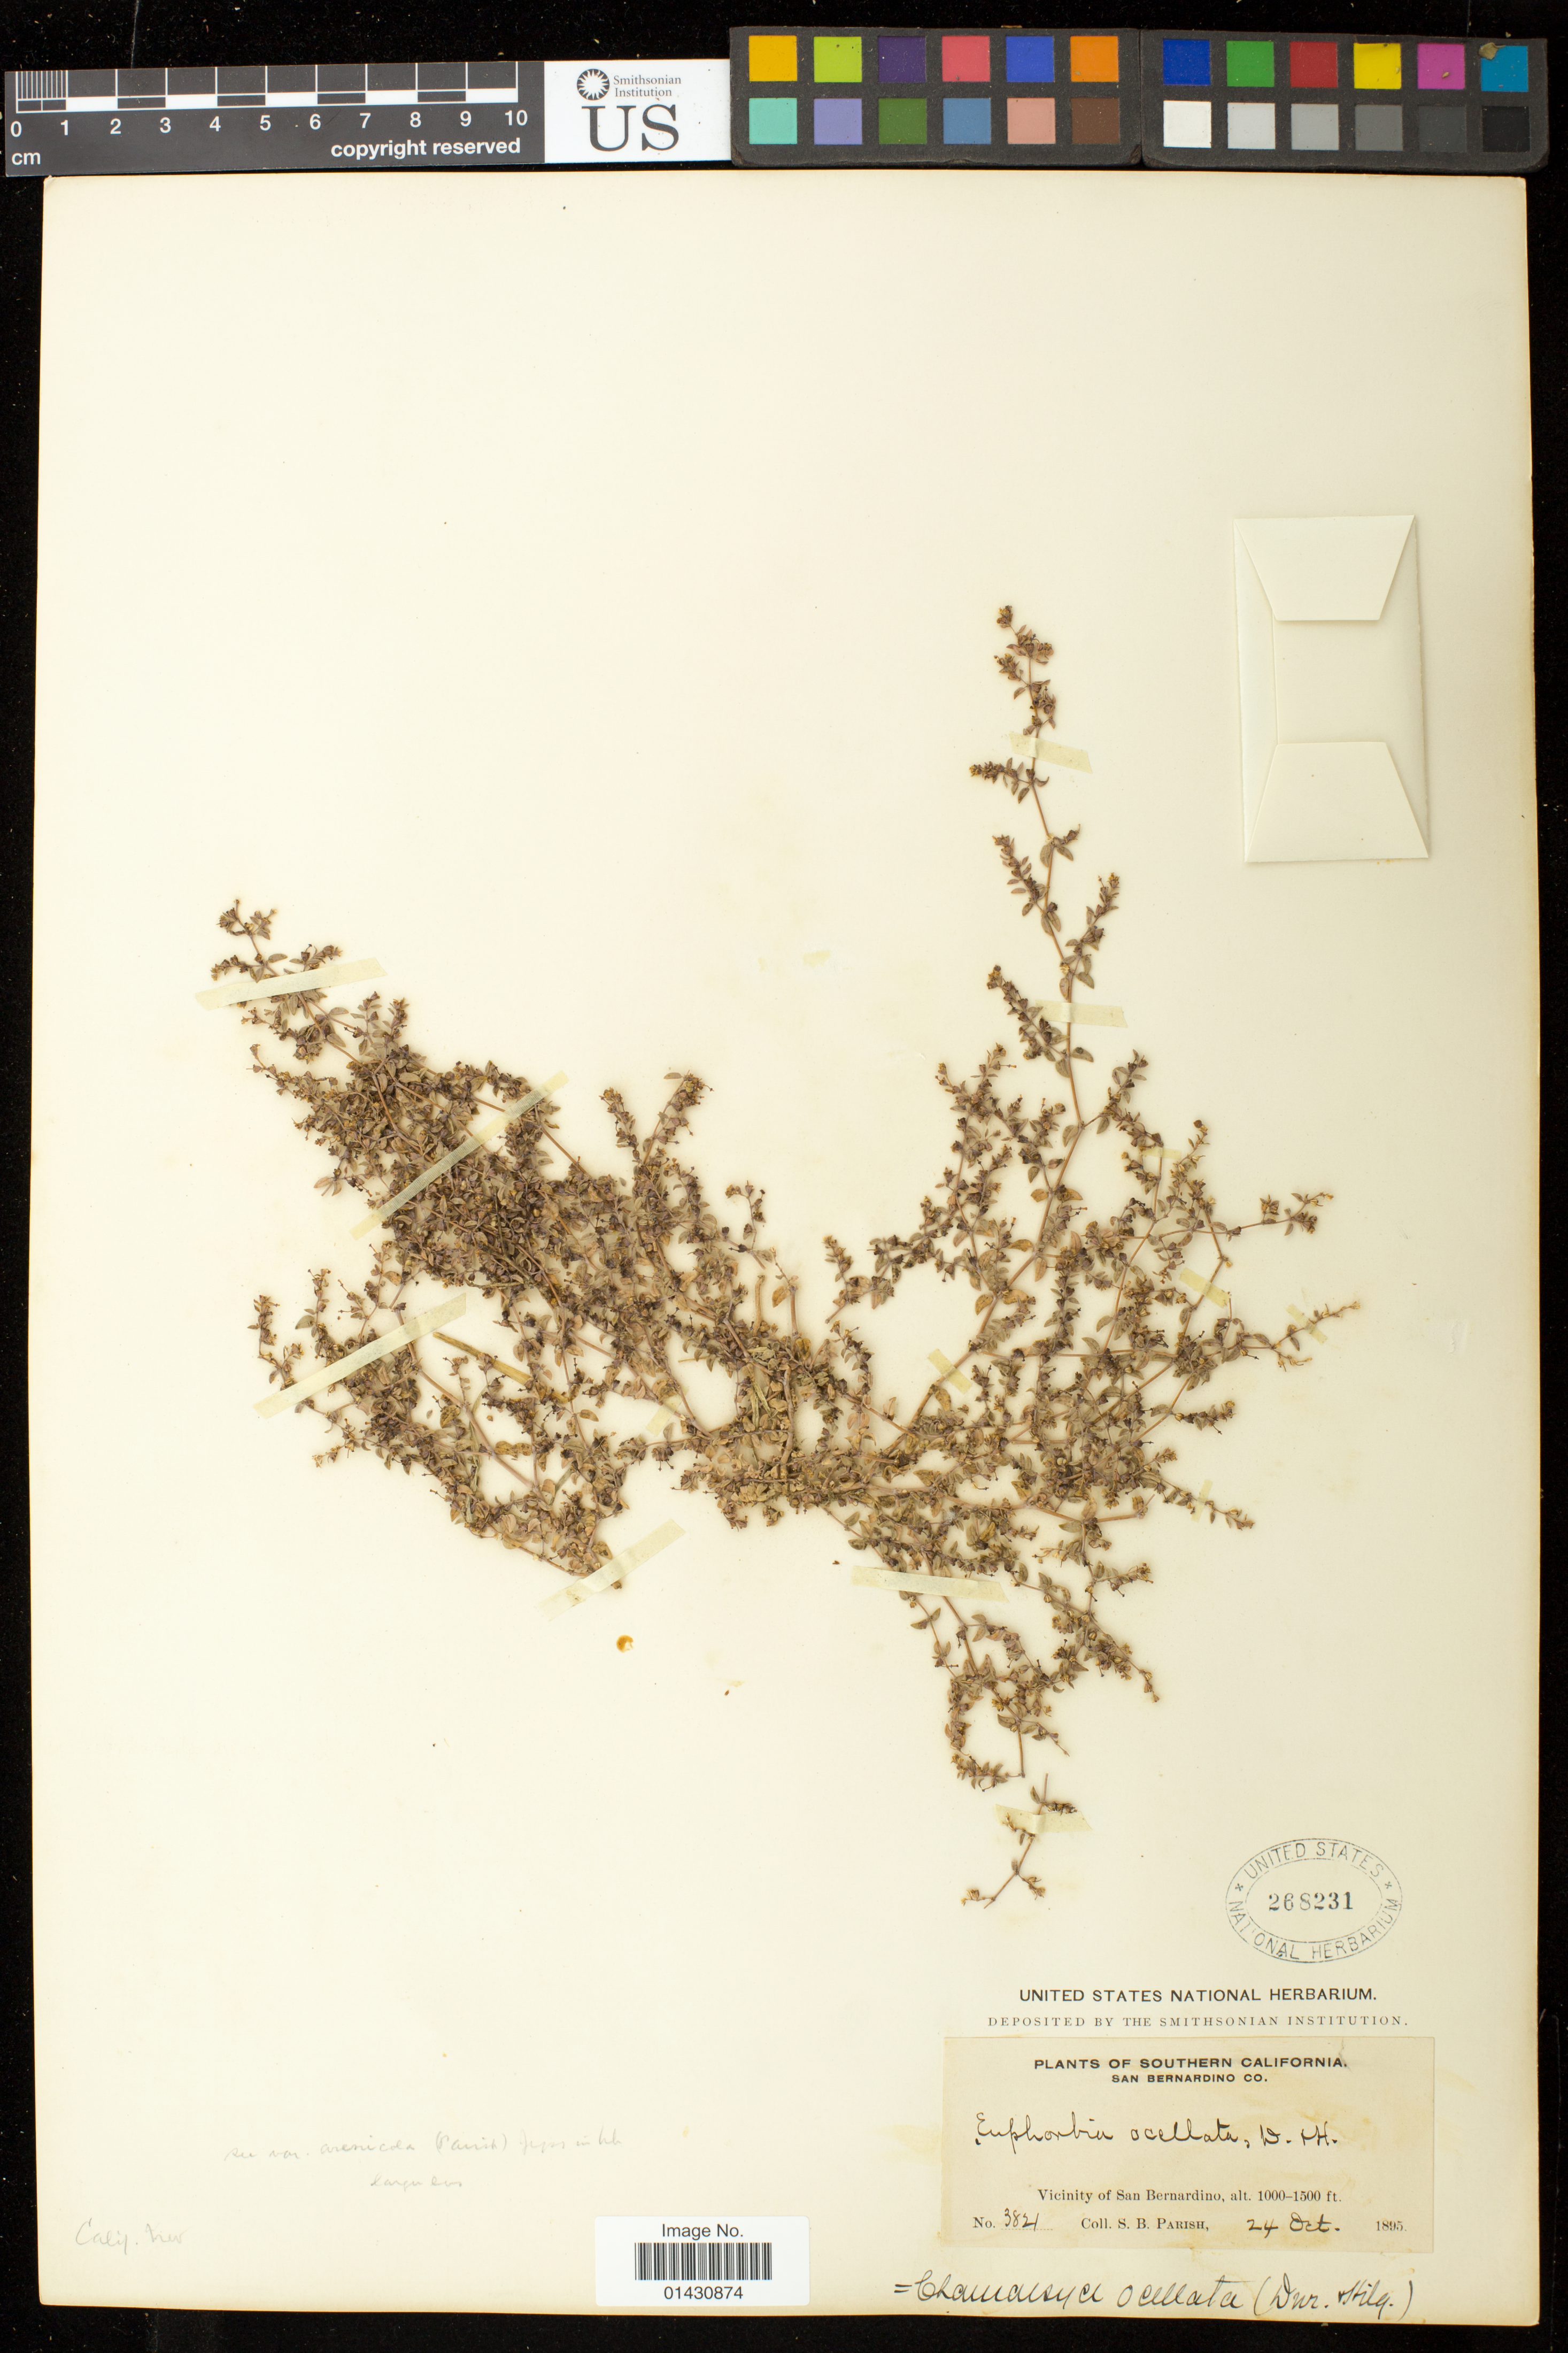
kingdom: Plantae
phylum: Tracheophyta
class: Magnoliopsida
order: Malpighiales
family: Euphorbiaceae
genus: Euphorbia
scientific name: Euphorbia ocellata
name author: Durand & Hilg.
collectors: S. B. Parish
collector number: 3821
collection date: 1895-10-24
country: United States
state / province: California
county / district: San Bernardino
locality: Vicinity of San Bernardino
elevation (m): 305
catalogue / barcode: US 268231